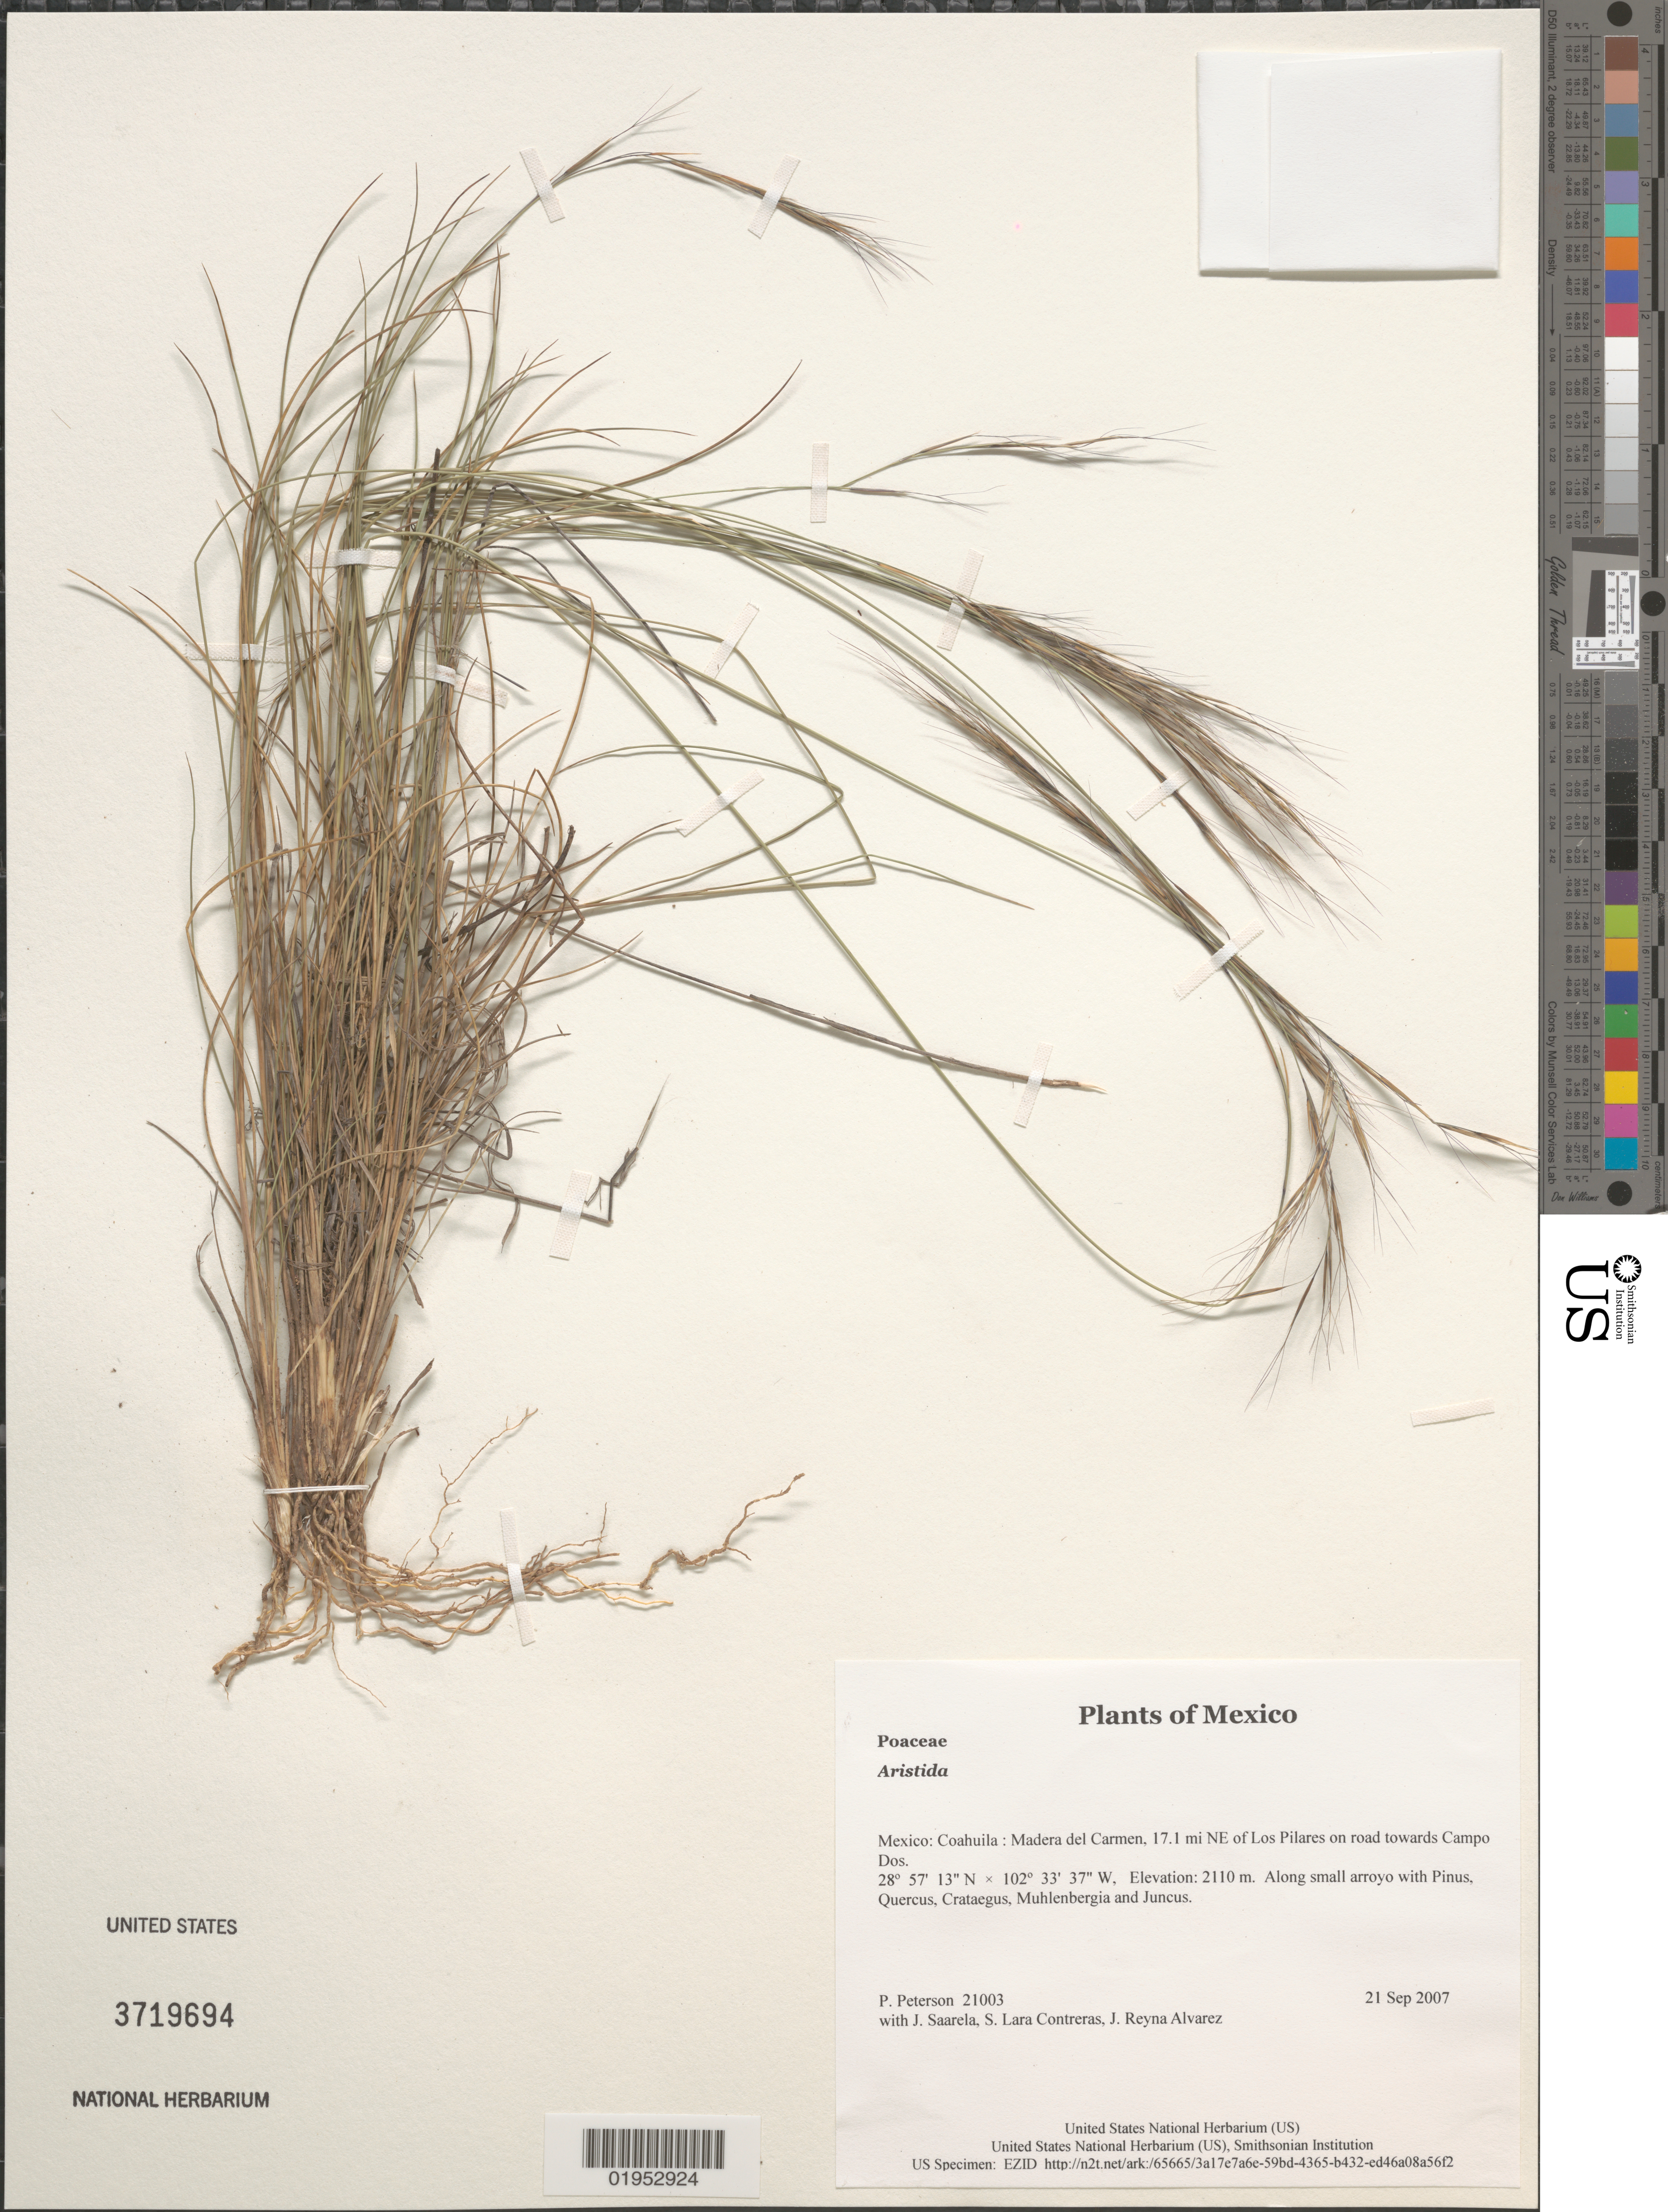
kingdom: Plantae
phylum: Tracheophyta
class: Liliopsida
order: Poales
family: Poaceae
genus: Aristida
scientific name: Aristida sp.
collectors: P. M. Peterson, J. Saarela, S. Lara Contreras & J. Reyna Alvarez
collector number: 21003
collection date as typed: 21 Sep 2007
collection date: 2007-09-21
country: Mexico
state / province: Coahuila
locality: Madera del Carmen, 17.1 mi NE of Los Pilares on road towards Campo Dos.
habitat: Along small arroyo with Pinus, Quercus, Crataegus, Muhlenbergia and Juncus.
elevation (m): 2110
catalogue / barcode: US 3719694